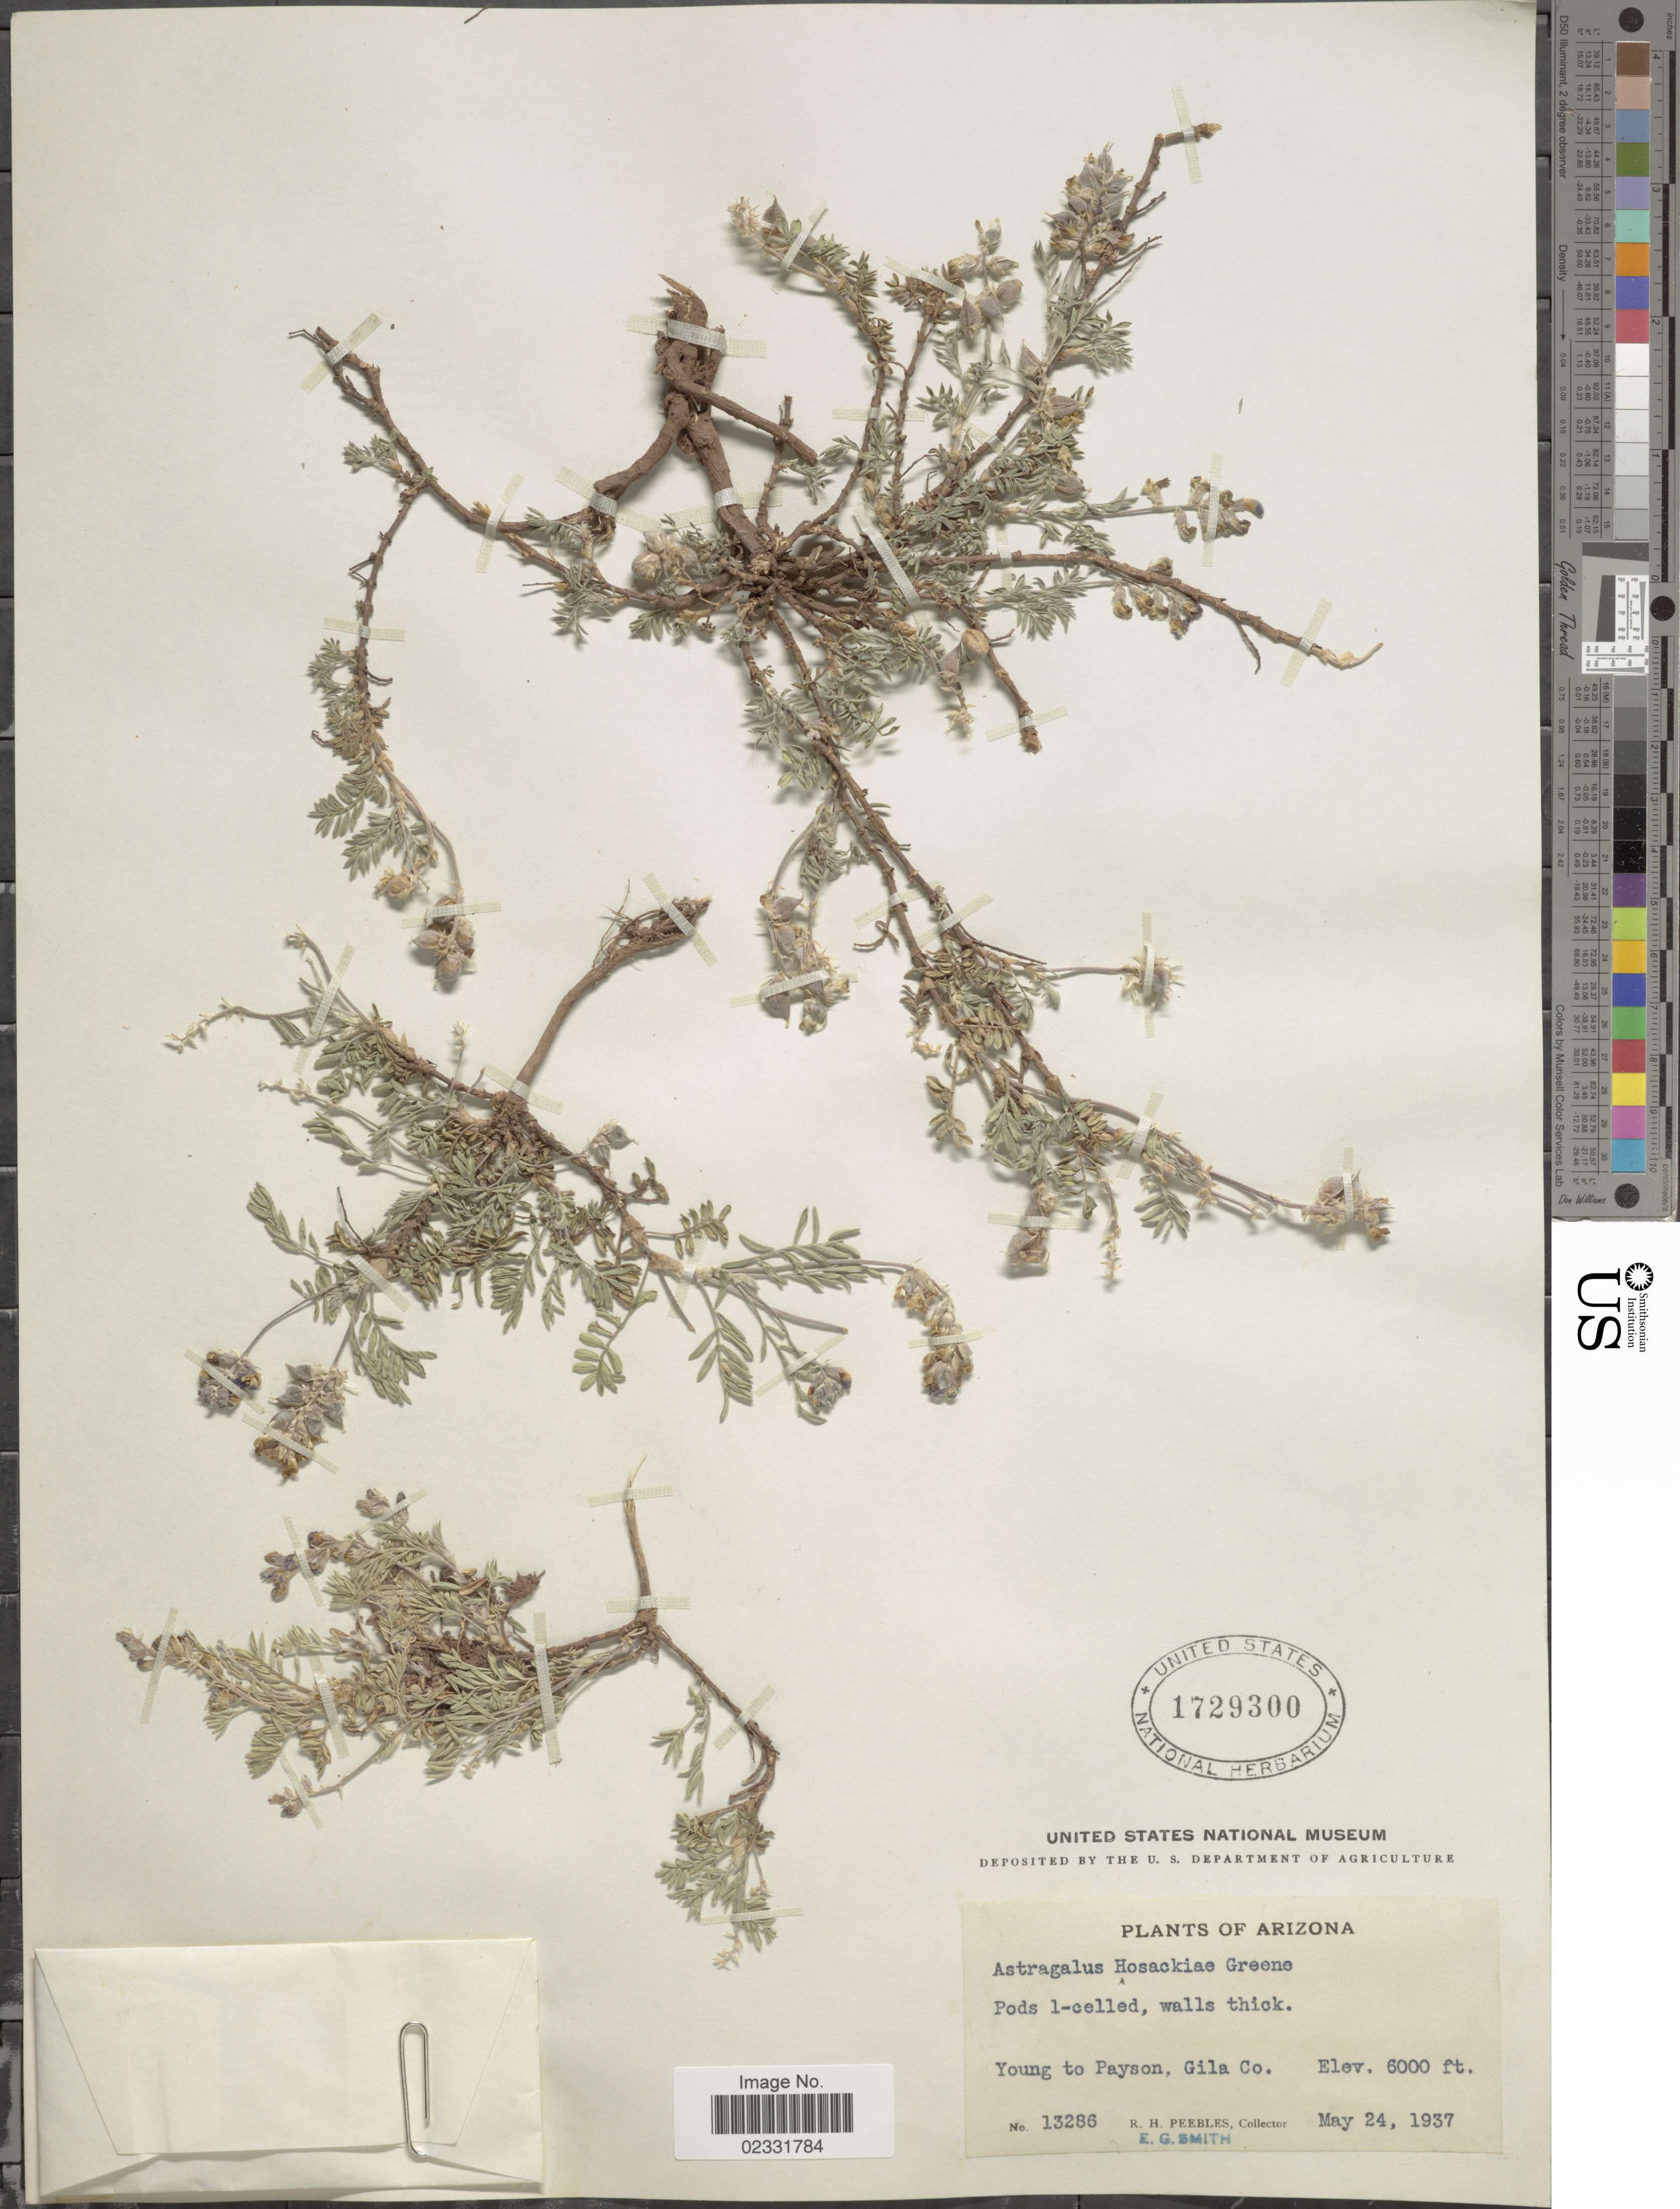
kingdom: Plantae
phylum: Tracheophyta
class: Magnoliopsida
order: Fabales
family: Fabaceae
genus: Astragalus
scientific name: Astragalus hosackiae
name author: Greene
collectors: R. H. Peebles & E. G. Smith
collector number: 13286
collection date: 1937-05-24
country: United States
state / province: Arizona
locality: Young to Payson, Gila Co.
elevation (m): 1829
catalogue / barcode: US 1729300